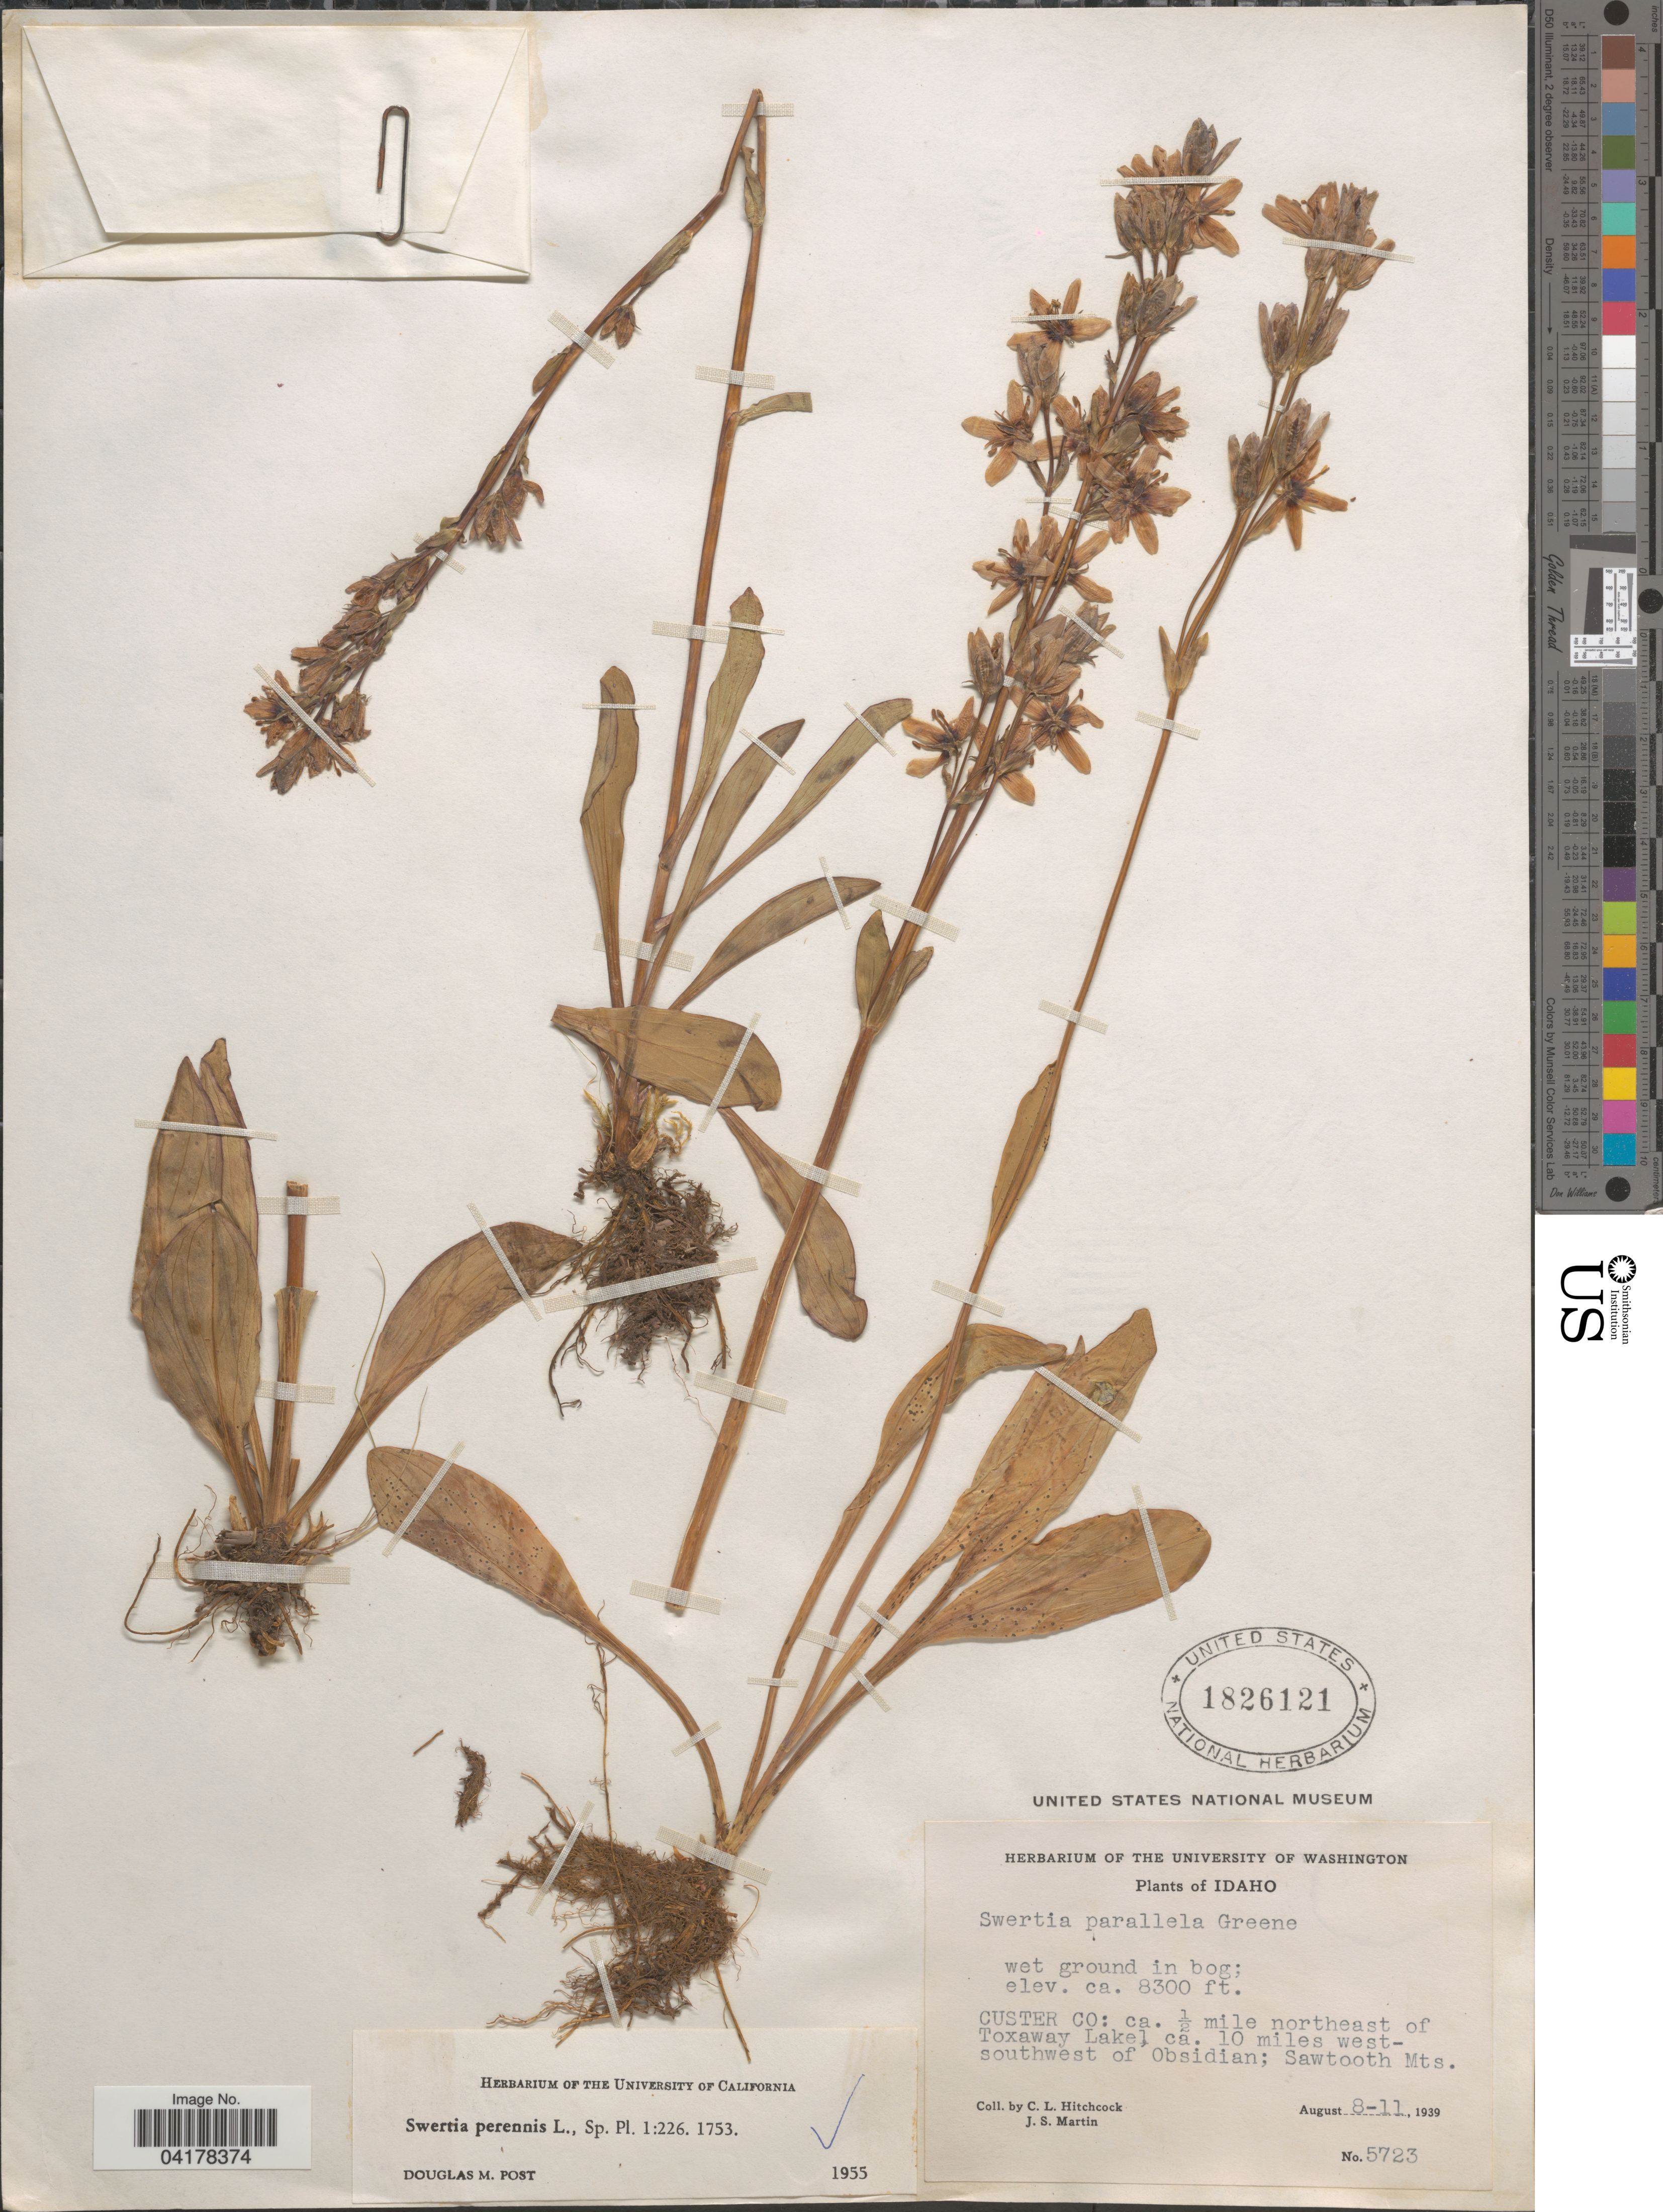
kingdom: Plantae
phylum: Tracheophyta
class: Magnoliopsida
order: Gentianales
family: Gentianaceae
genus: Swertia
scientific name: Swertia perennis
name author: L.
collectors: C. L. Hitchcock & J. S. Martin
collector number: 5723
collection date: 1939-08-08/1939-08-11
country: United States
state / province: Idaho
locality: Custer Co: ca. ½ mile northeast of Toxaway Lake, ca. 10 miles west-southwest of Obsidian; Sawtooth Mts.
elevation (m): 2530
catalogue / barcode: US 1826121